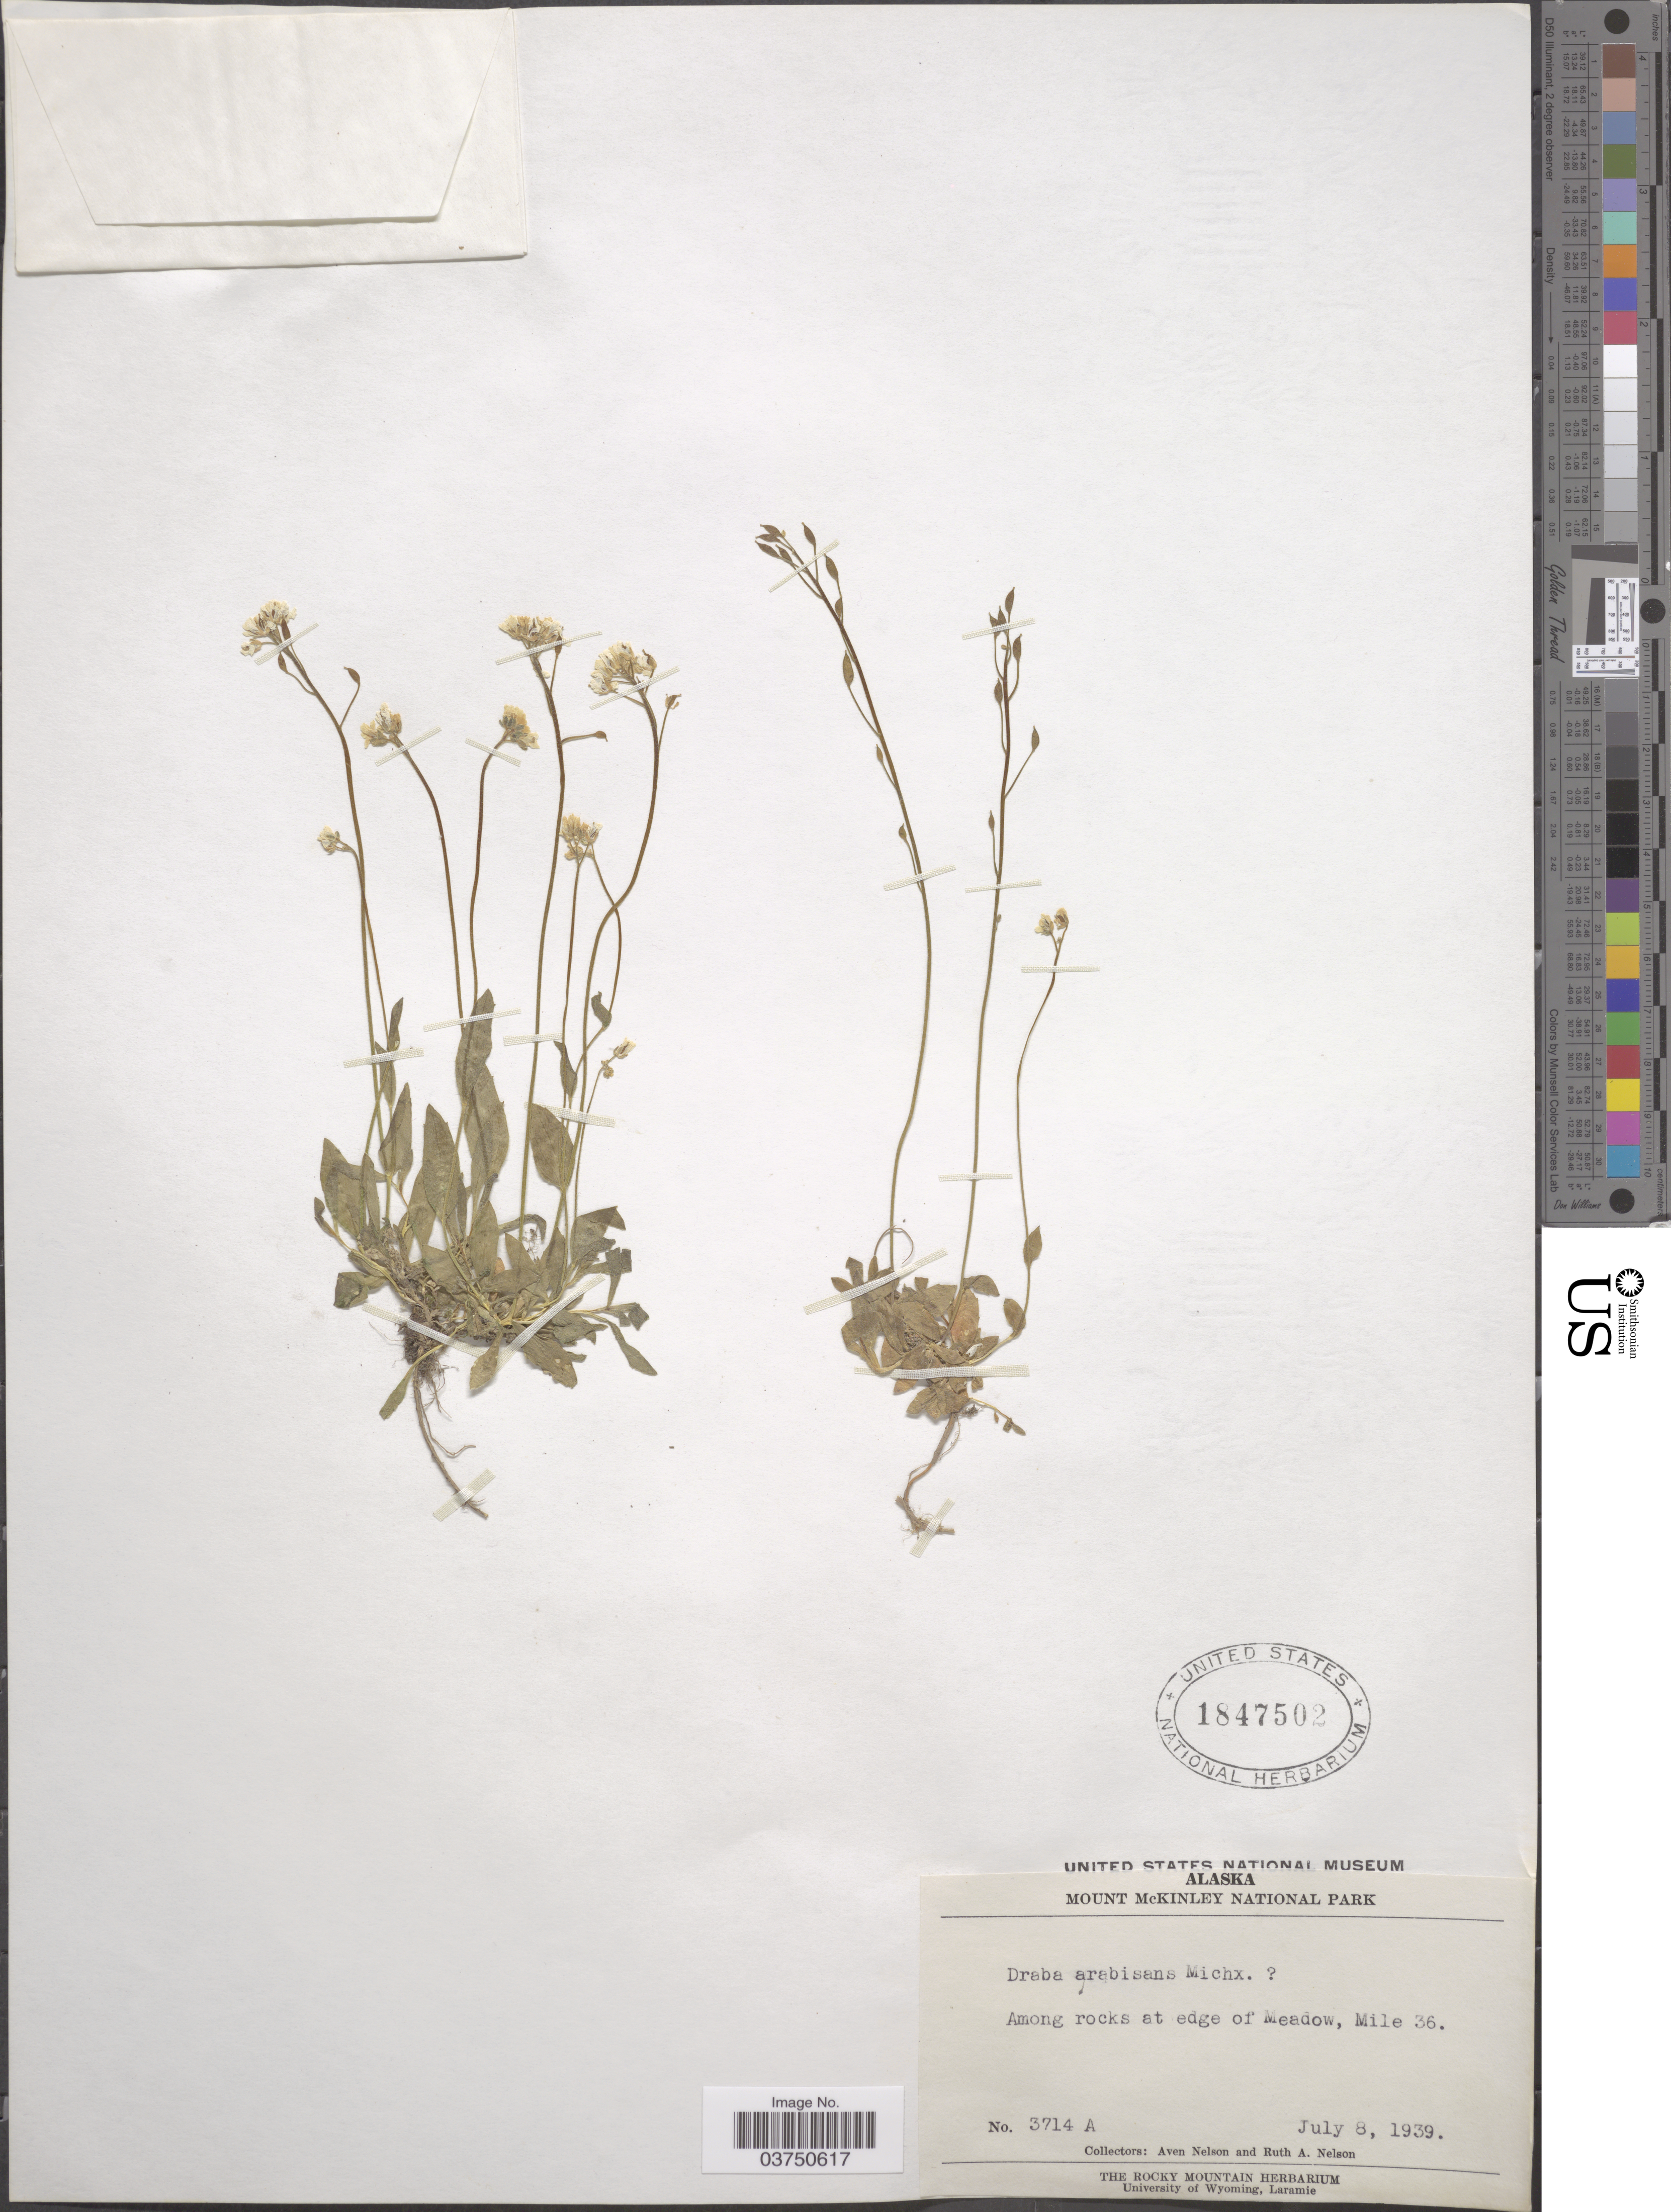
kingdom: Plantae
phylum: Tracheophyta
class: Magnoliopsida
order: Brassicales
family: Brassicaceae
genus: Draba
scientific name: Draba arabisans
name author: Michx.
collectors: A. Nelson & R. A. Nelson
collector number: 3714A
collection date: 1939-07-08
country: United States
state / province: Alaska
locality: Mount McKinley National Park. Among rocks at edge of Meadow, Mile 36.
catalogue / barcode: US 1847502